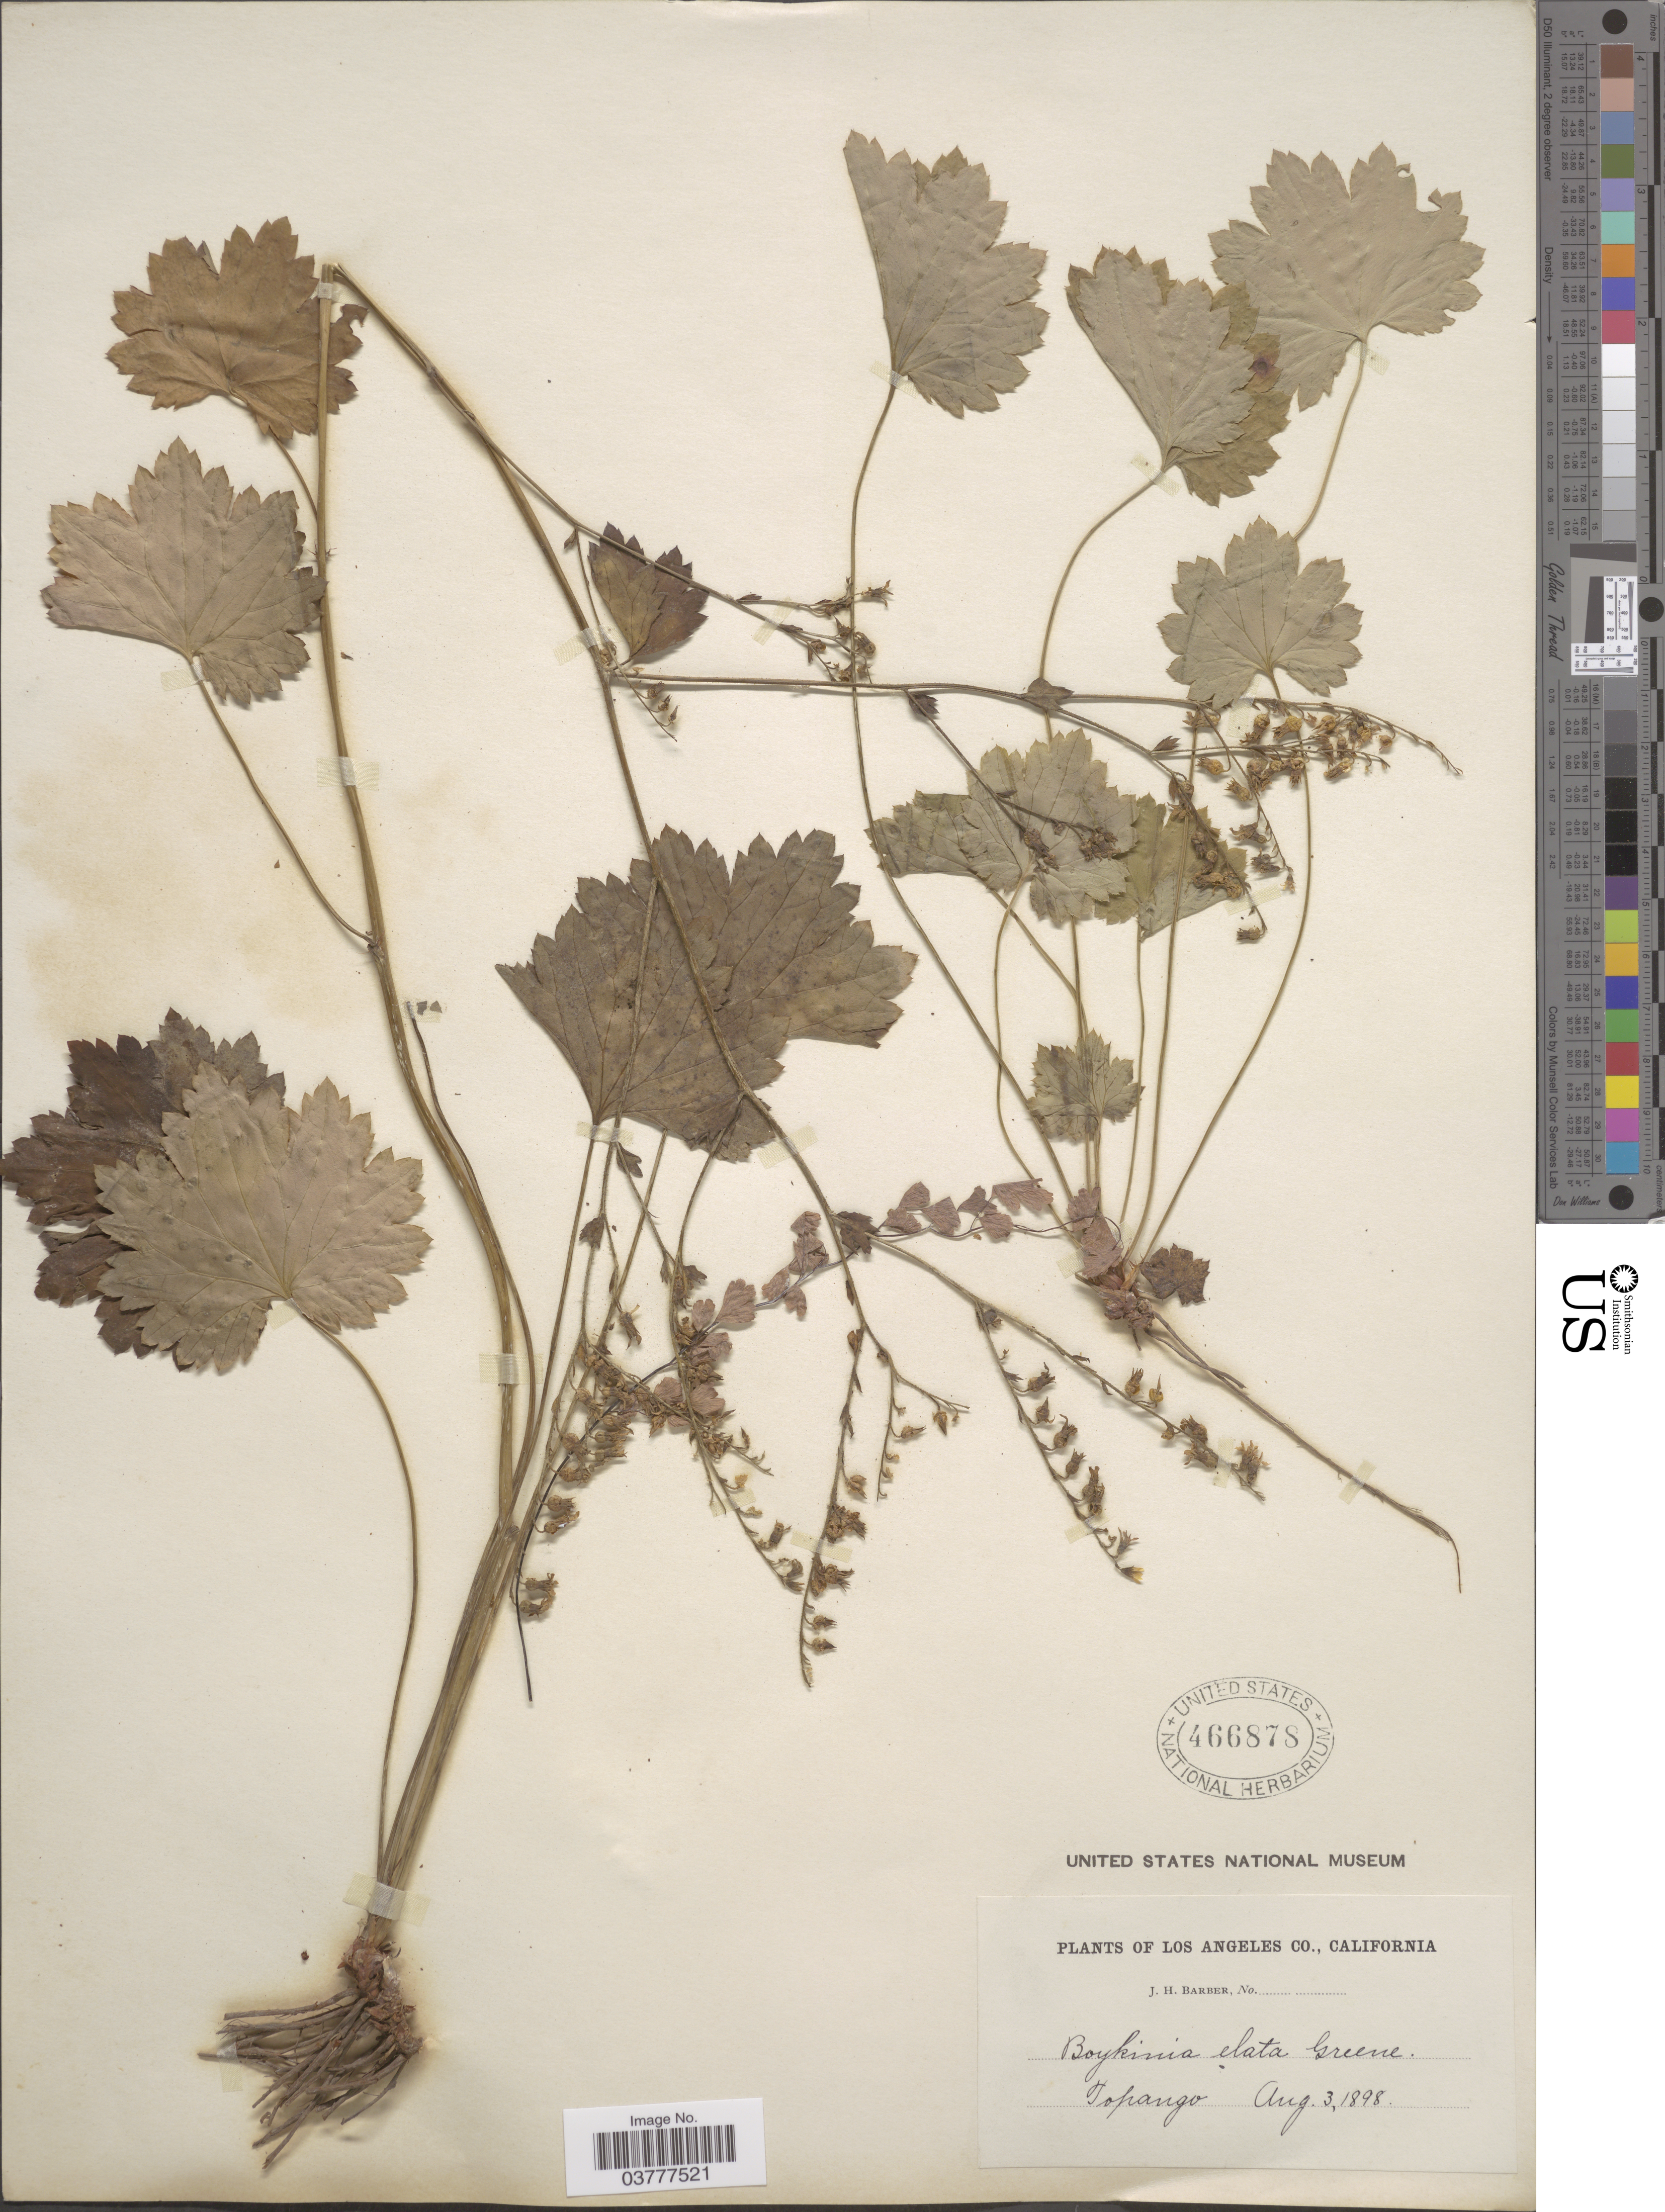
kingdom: Plantae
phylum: Tracheophyta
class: Magnoliopsida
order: Saxifragales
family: Saxifragaceae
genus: Boykinia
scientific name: Boykinia elata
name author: Greene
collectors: J. Barber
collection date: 1898-08-03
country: United States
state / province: California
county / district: Los Angeles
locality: Los Angeles Co. Topango.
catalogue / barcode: US 466878